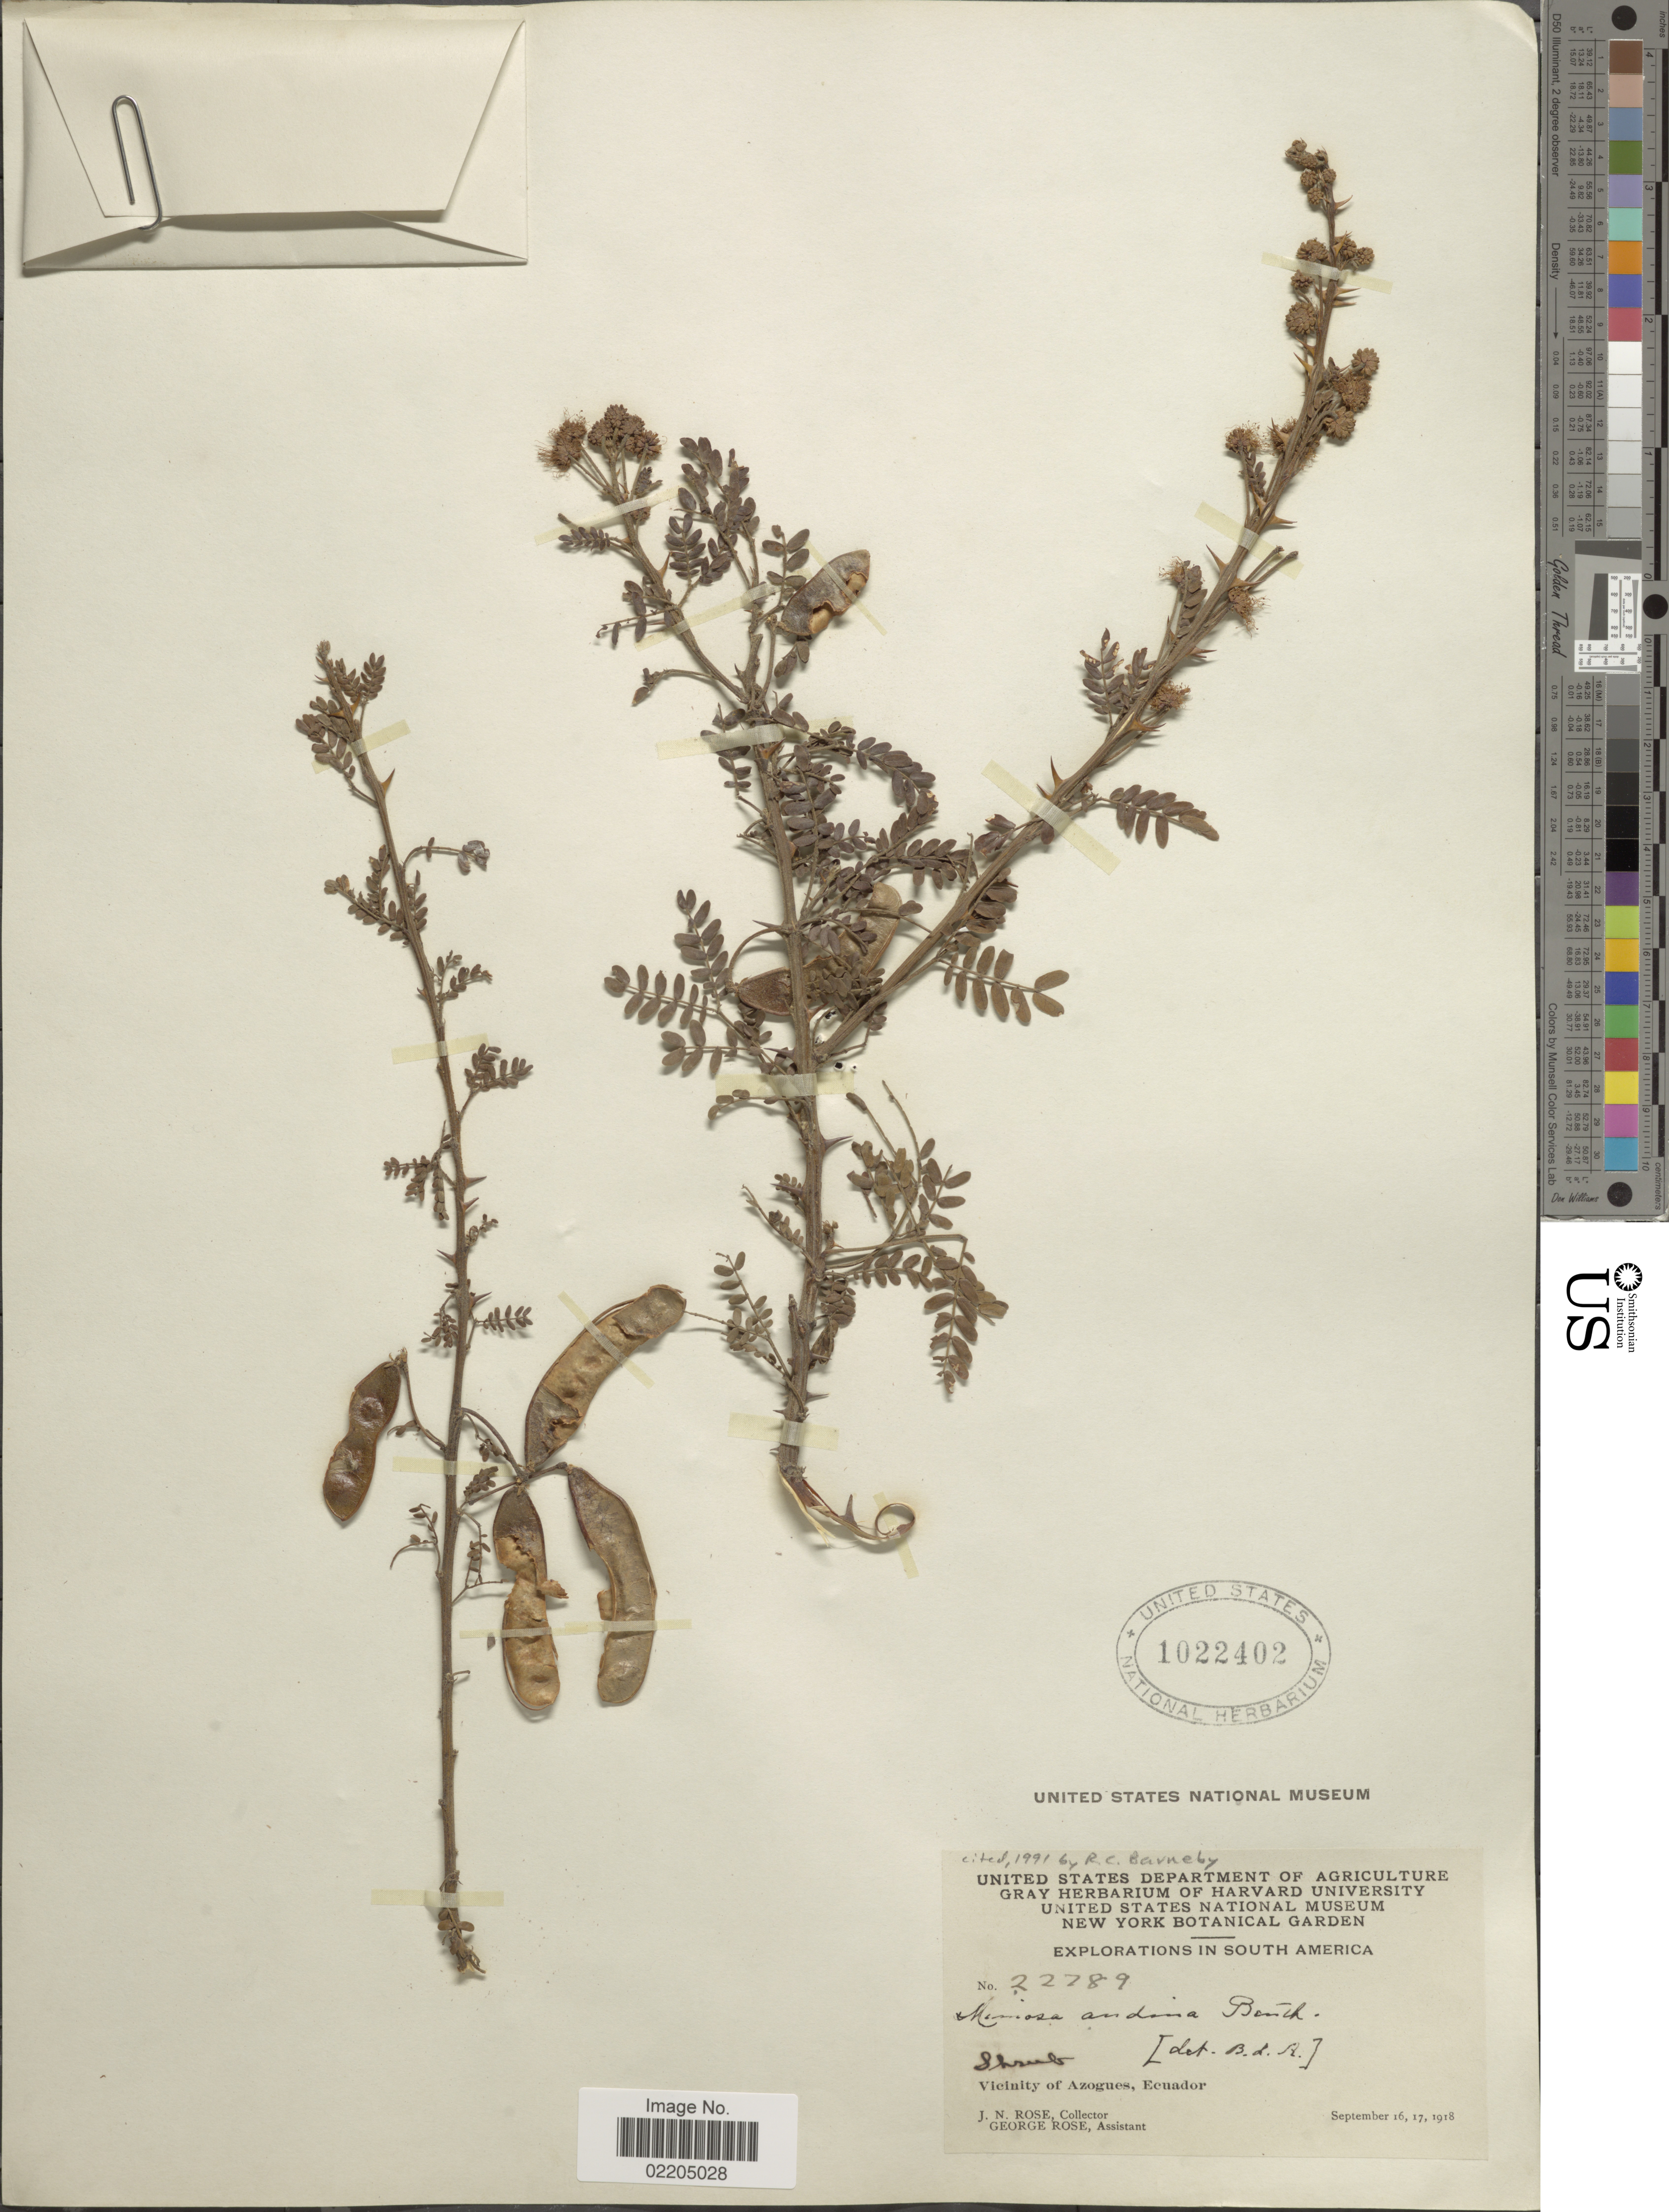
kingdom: Plantae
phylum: Tracheophyta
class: Magnoliopsida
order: Fabales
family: Fabaceae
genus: Mimosa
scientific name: Mimosa andina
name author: Benth.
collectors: J. N. Rose & G. Rose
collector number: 22789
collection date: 1918-09-16/1918-09-17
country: Ecuador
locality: Vicinity of Azogues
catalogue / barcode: US 1022402